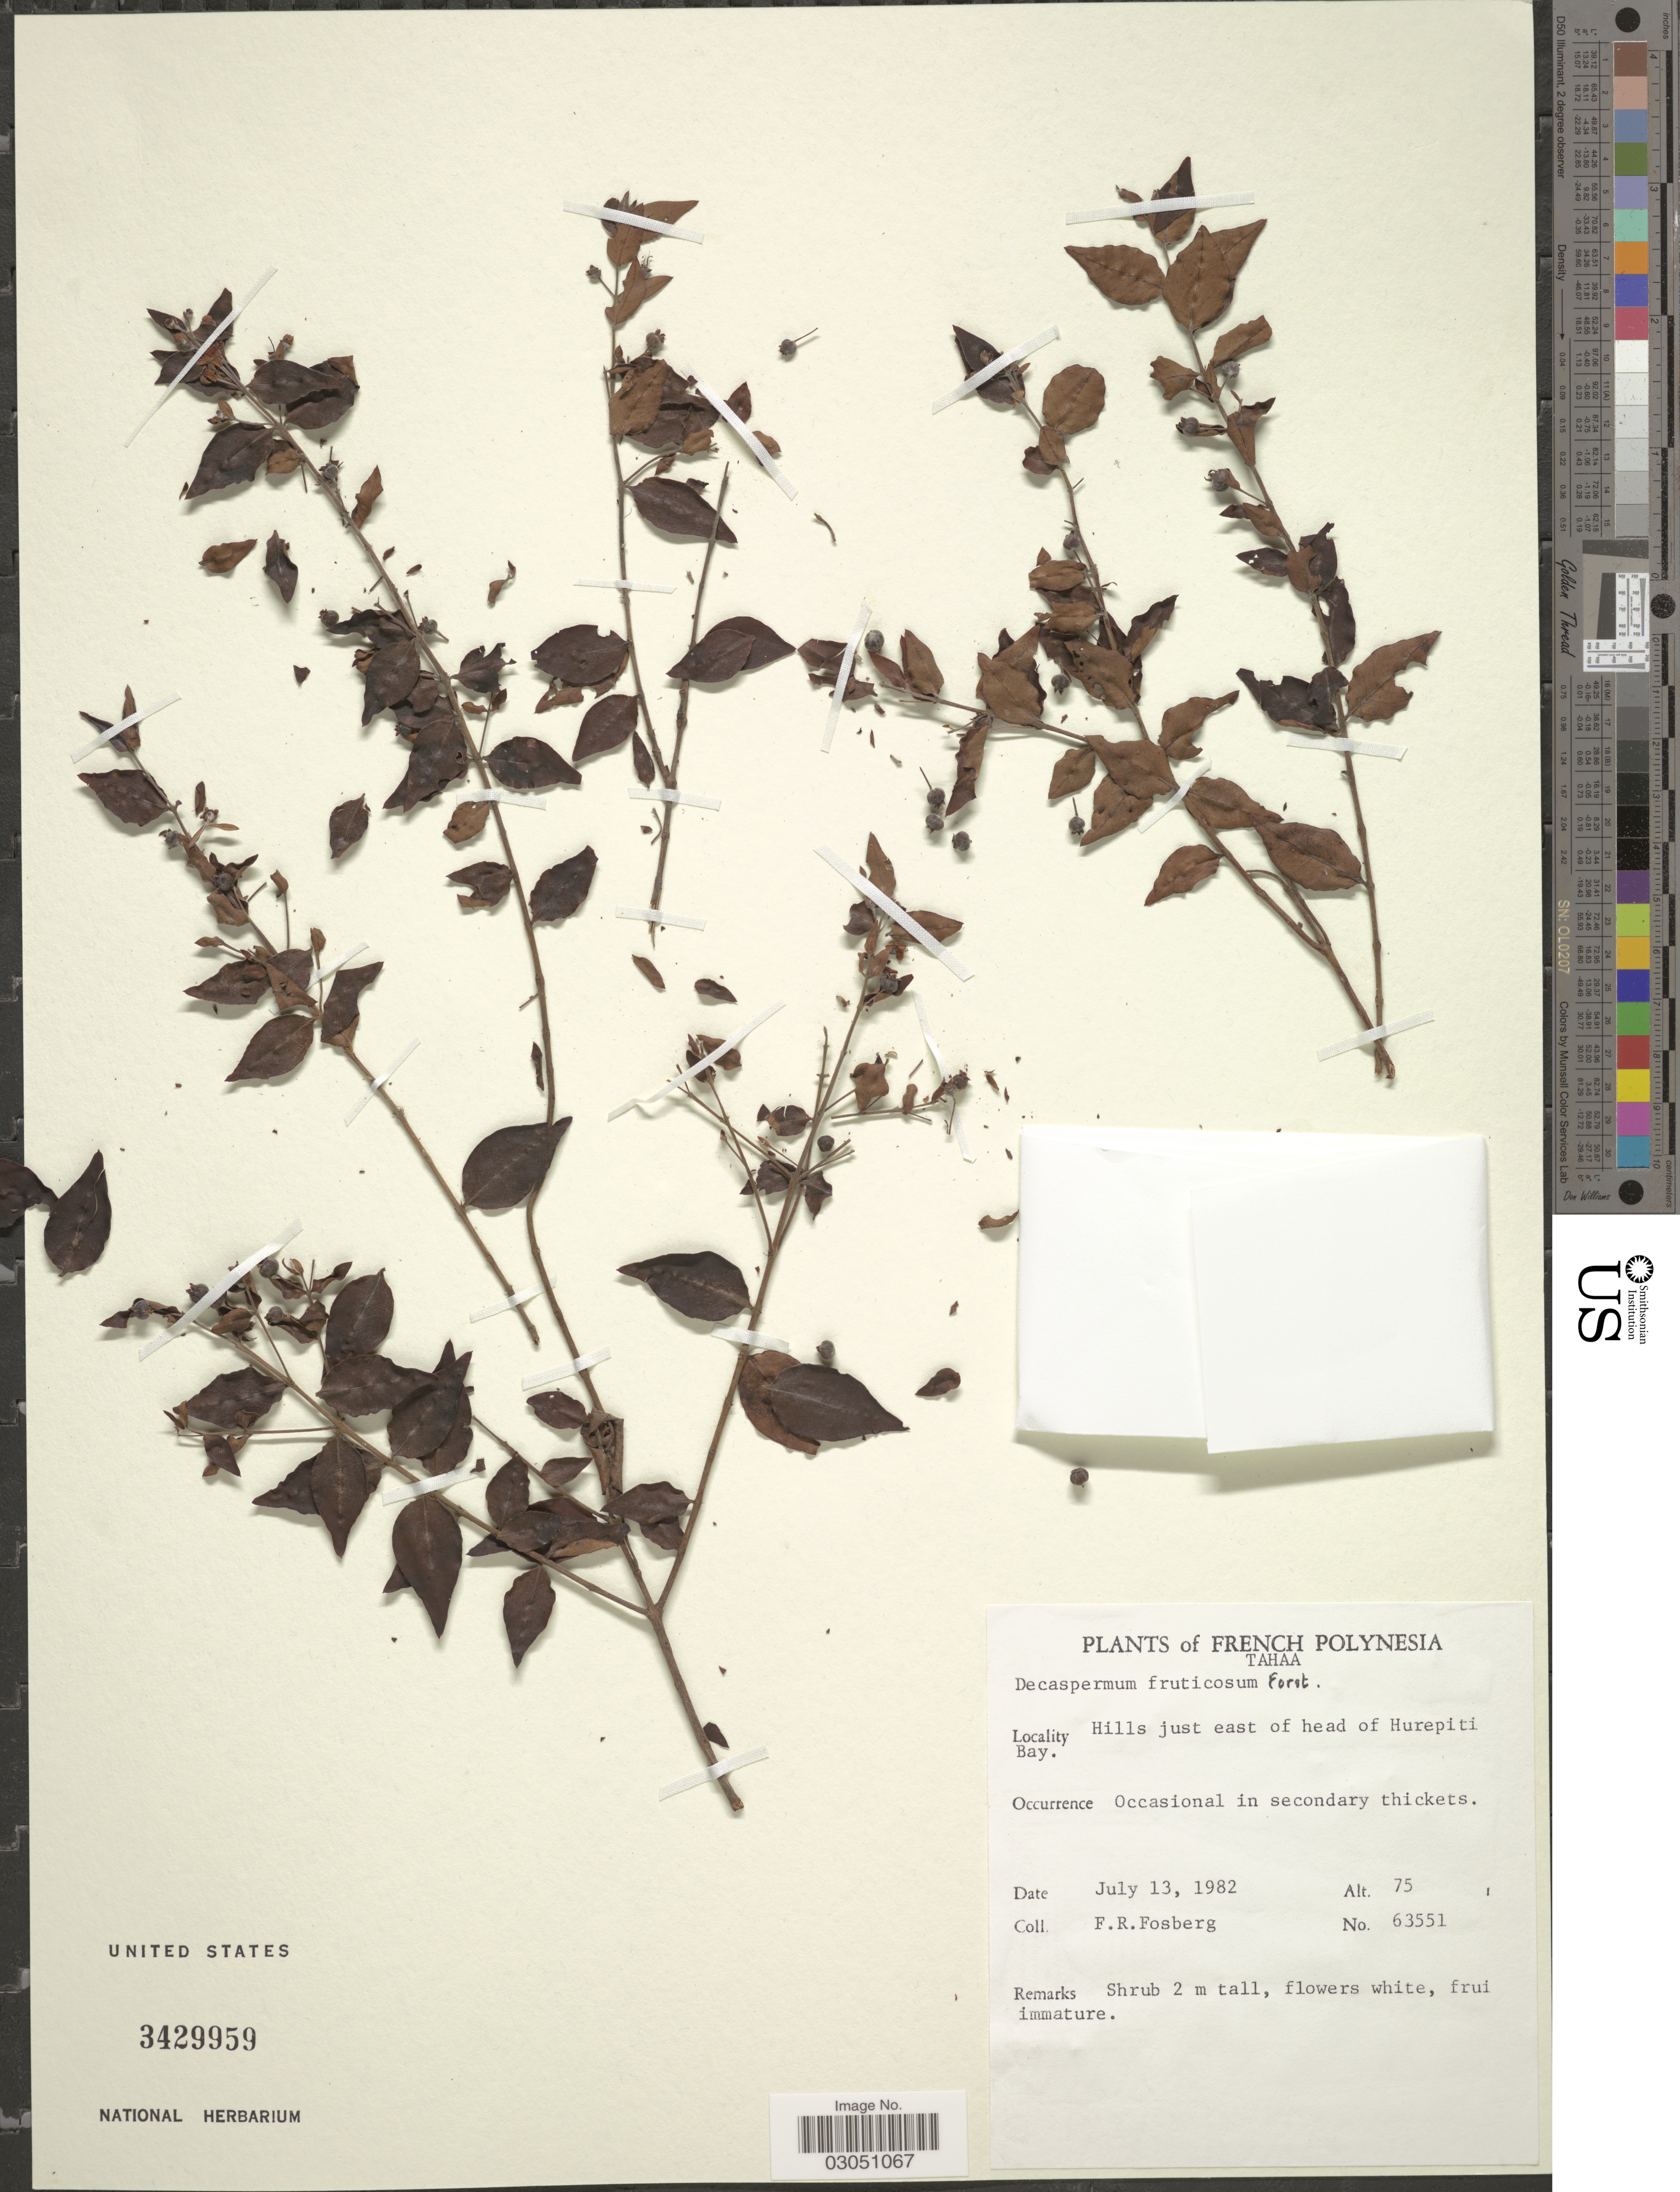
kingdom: Plantae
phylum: Tracheophyta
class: Magnoliopsida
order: Myrtales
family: Myrtaceae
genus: Decaspermum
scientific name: Decaspermum fruticosum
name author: J.R. Forst. & G. Forst.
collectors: F. R. Fosberg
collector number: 63551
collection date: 1982-07-13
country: French Polynesia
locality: Tahaa. Hills just east of head of Hurepiti Bay.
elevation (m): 23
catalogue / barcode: US 3429959